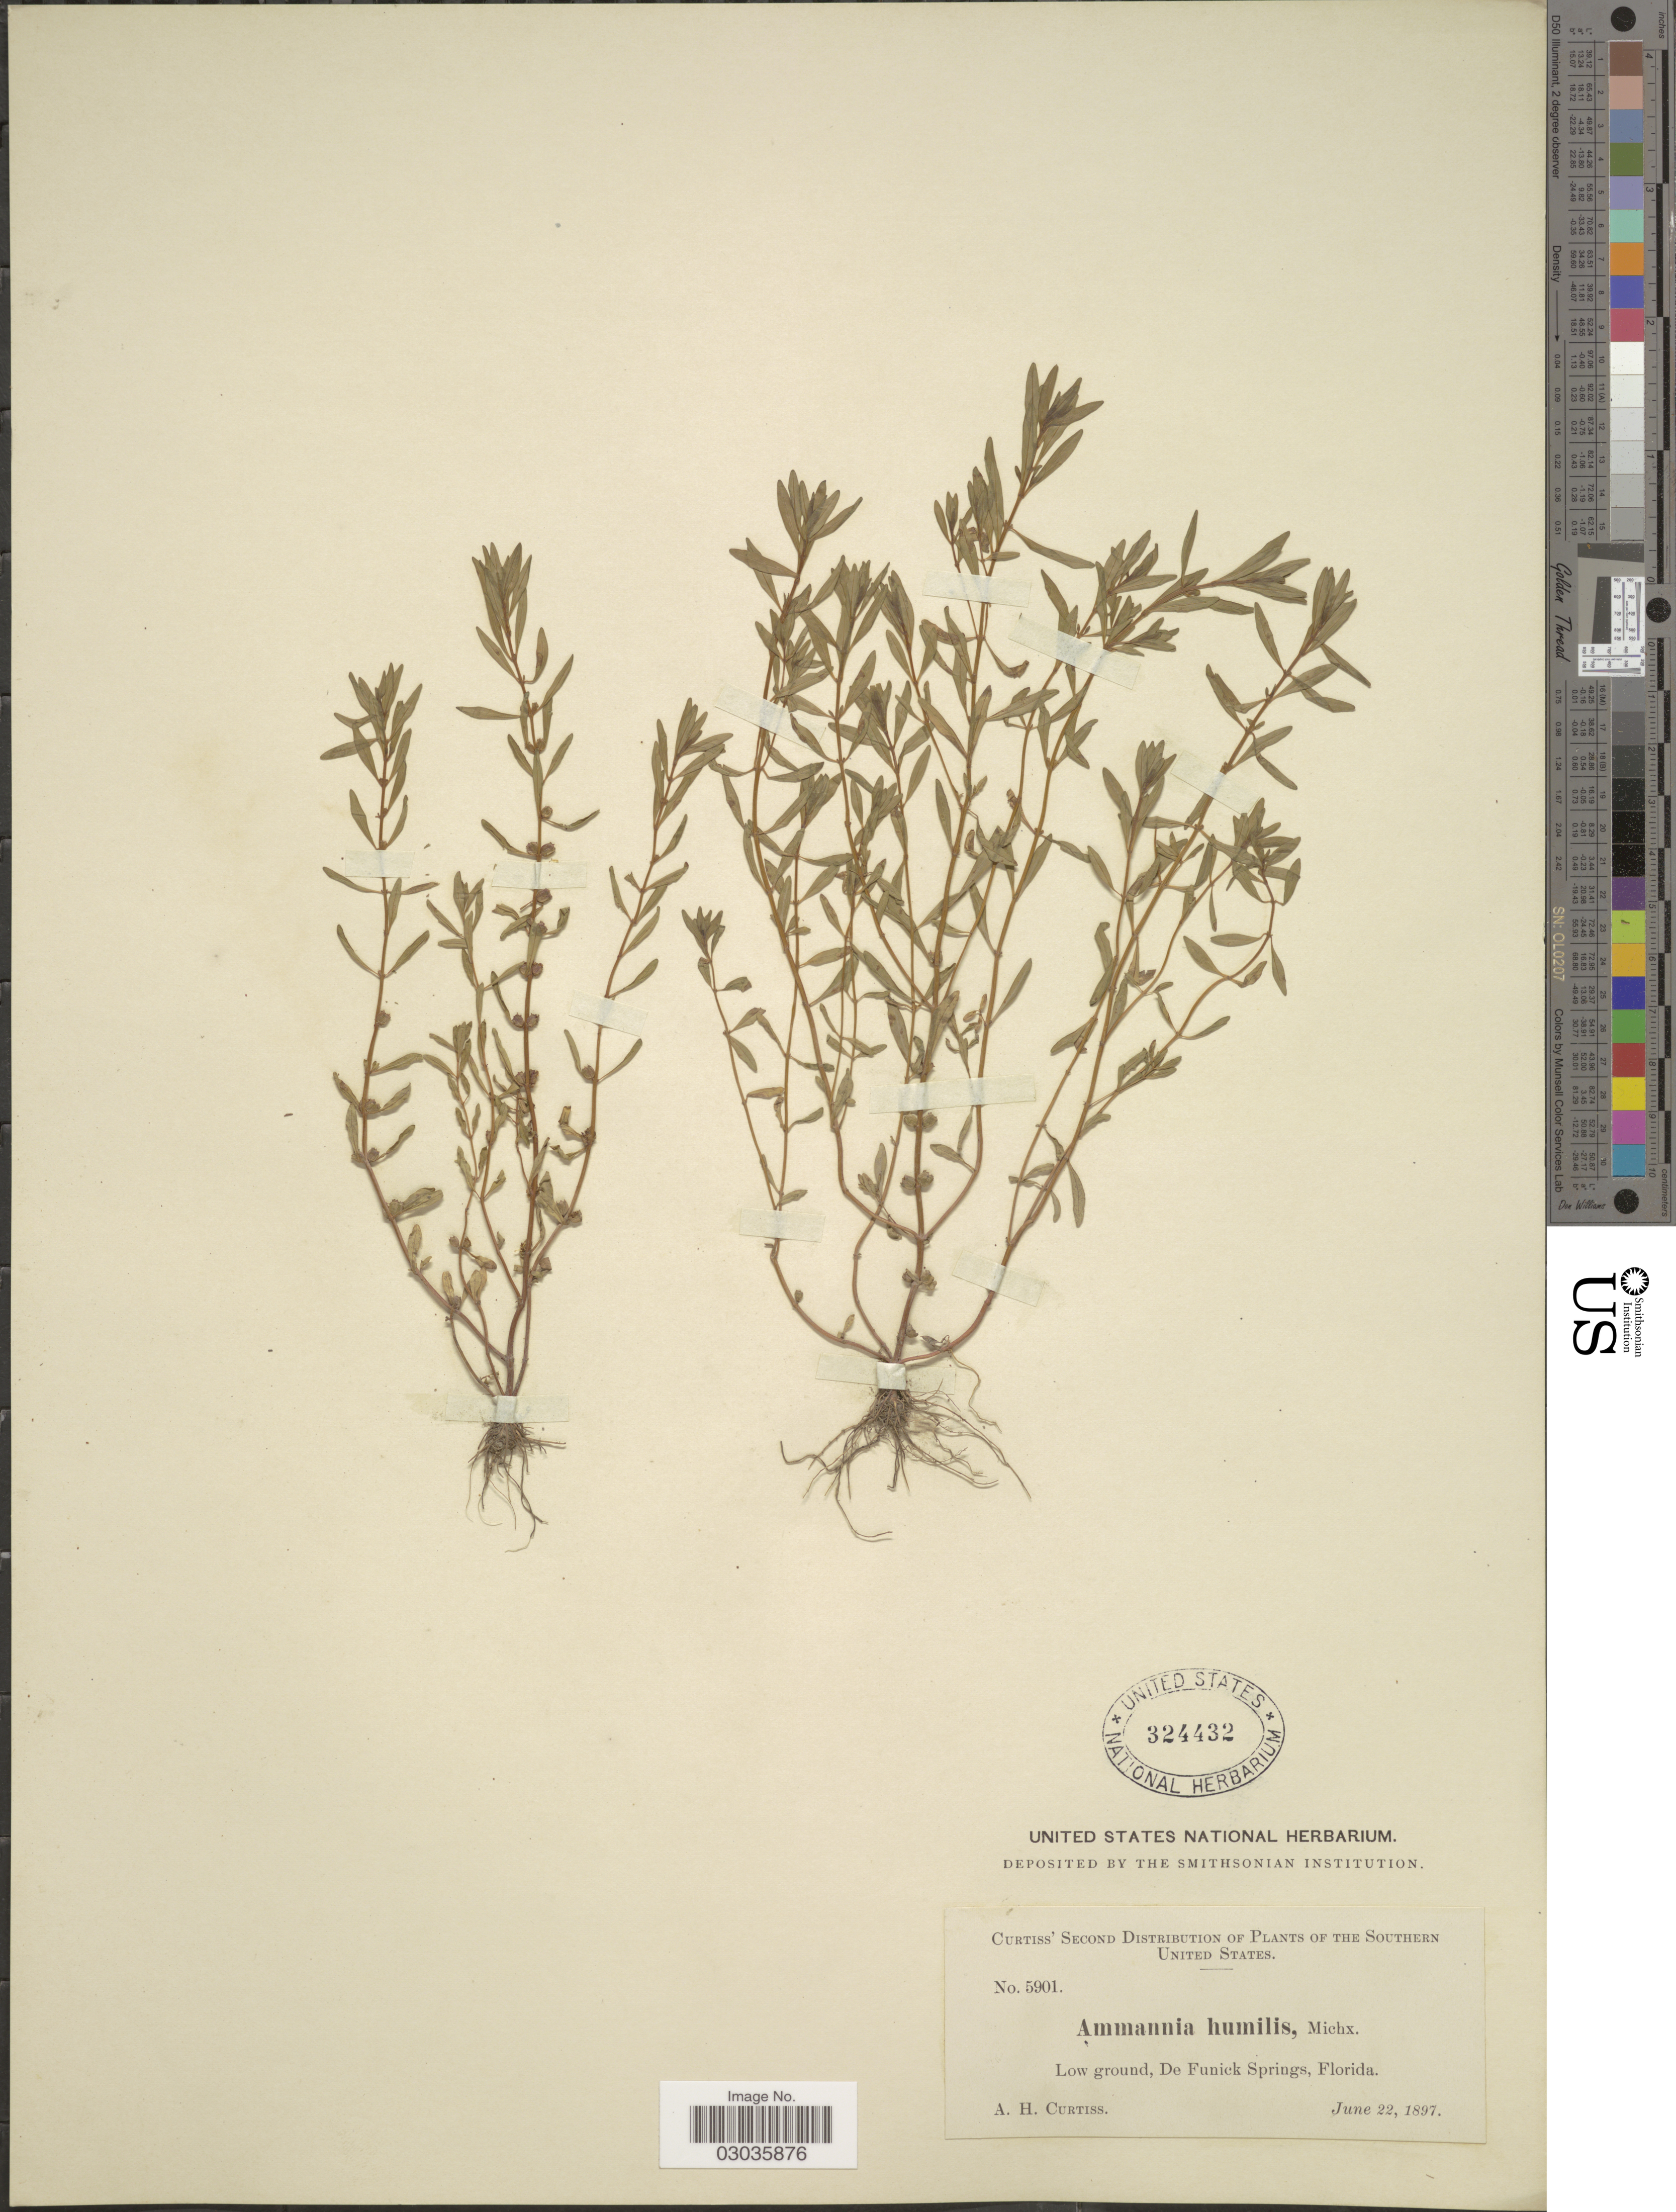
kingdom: Plantae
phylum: Tracheophyta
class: Magnoliopsida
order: Myrtales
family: Lythraceae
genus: Rotala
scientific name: Rotala ramosior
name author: (L.) Koehne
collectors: A. H. Curtiss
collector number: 5901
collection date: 1897-06-22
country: United States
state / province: Florida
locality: Southern United States. Low ground, De Funick Springs.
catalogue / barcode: US 324432